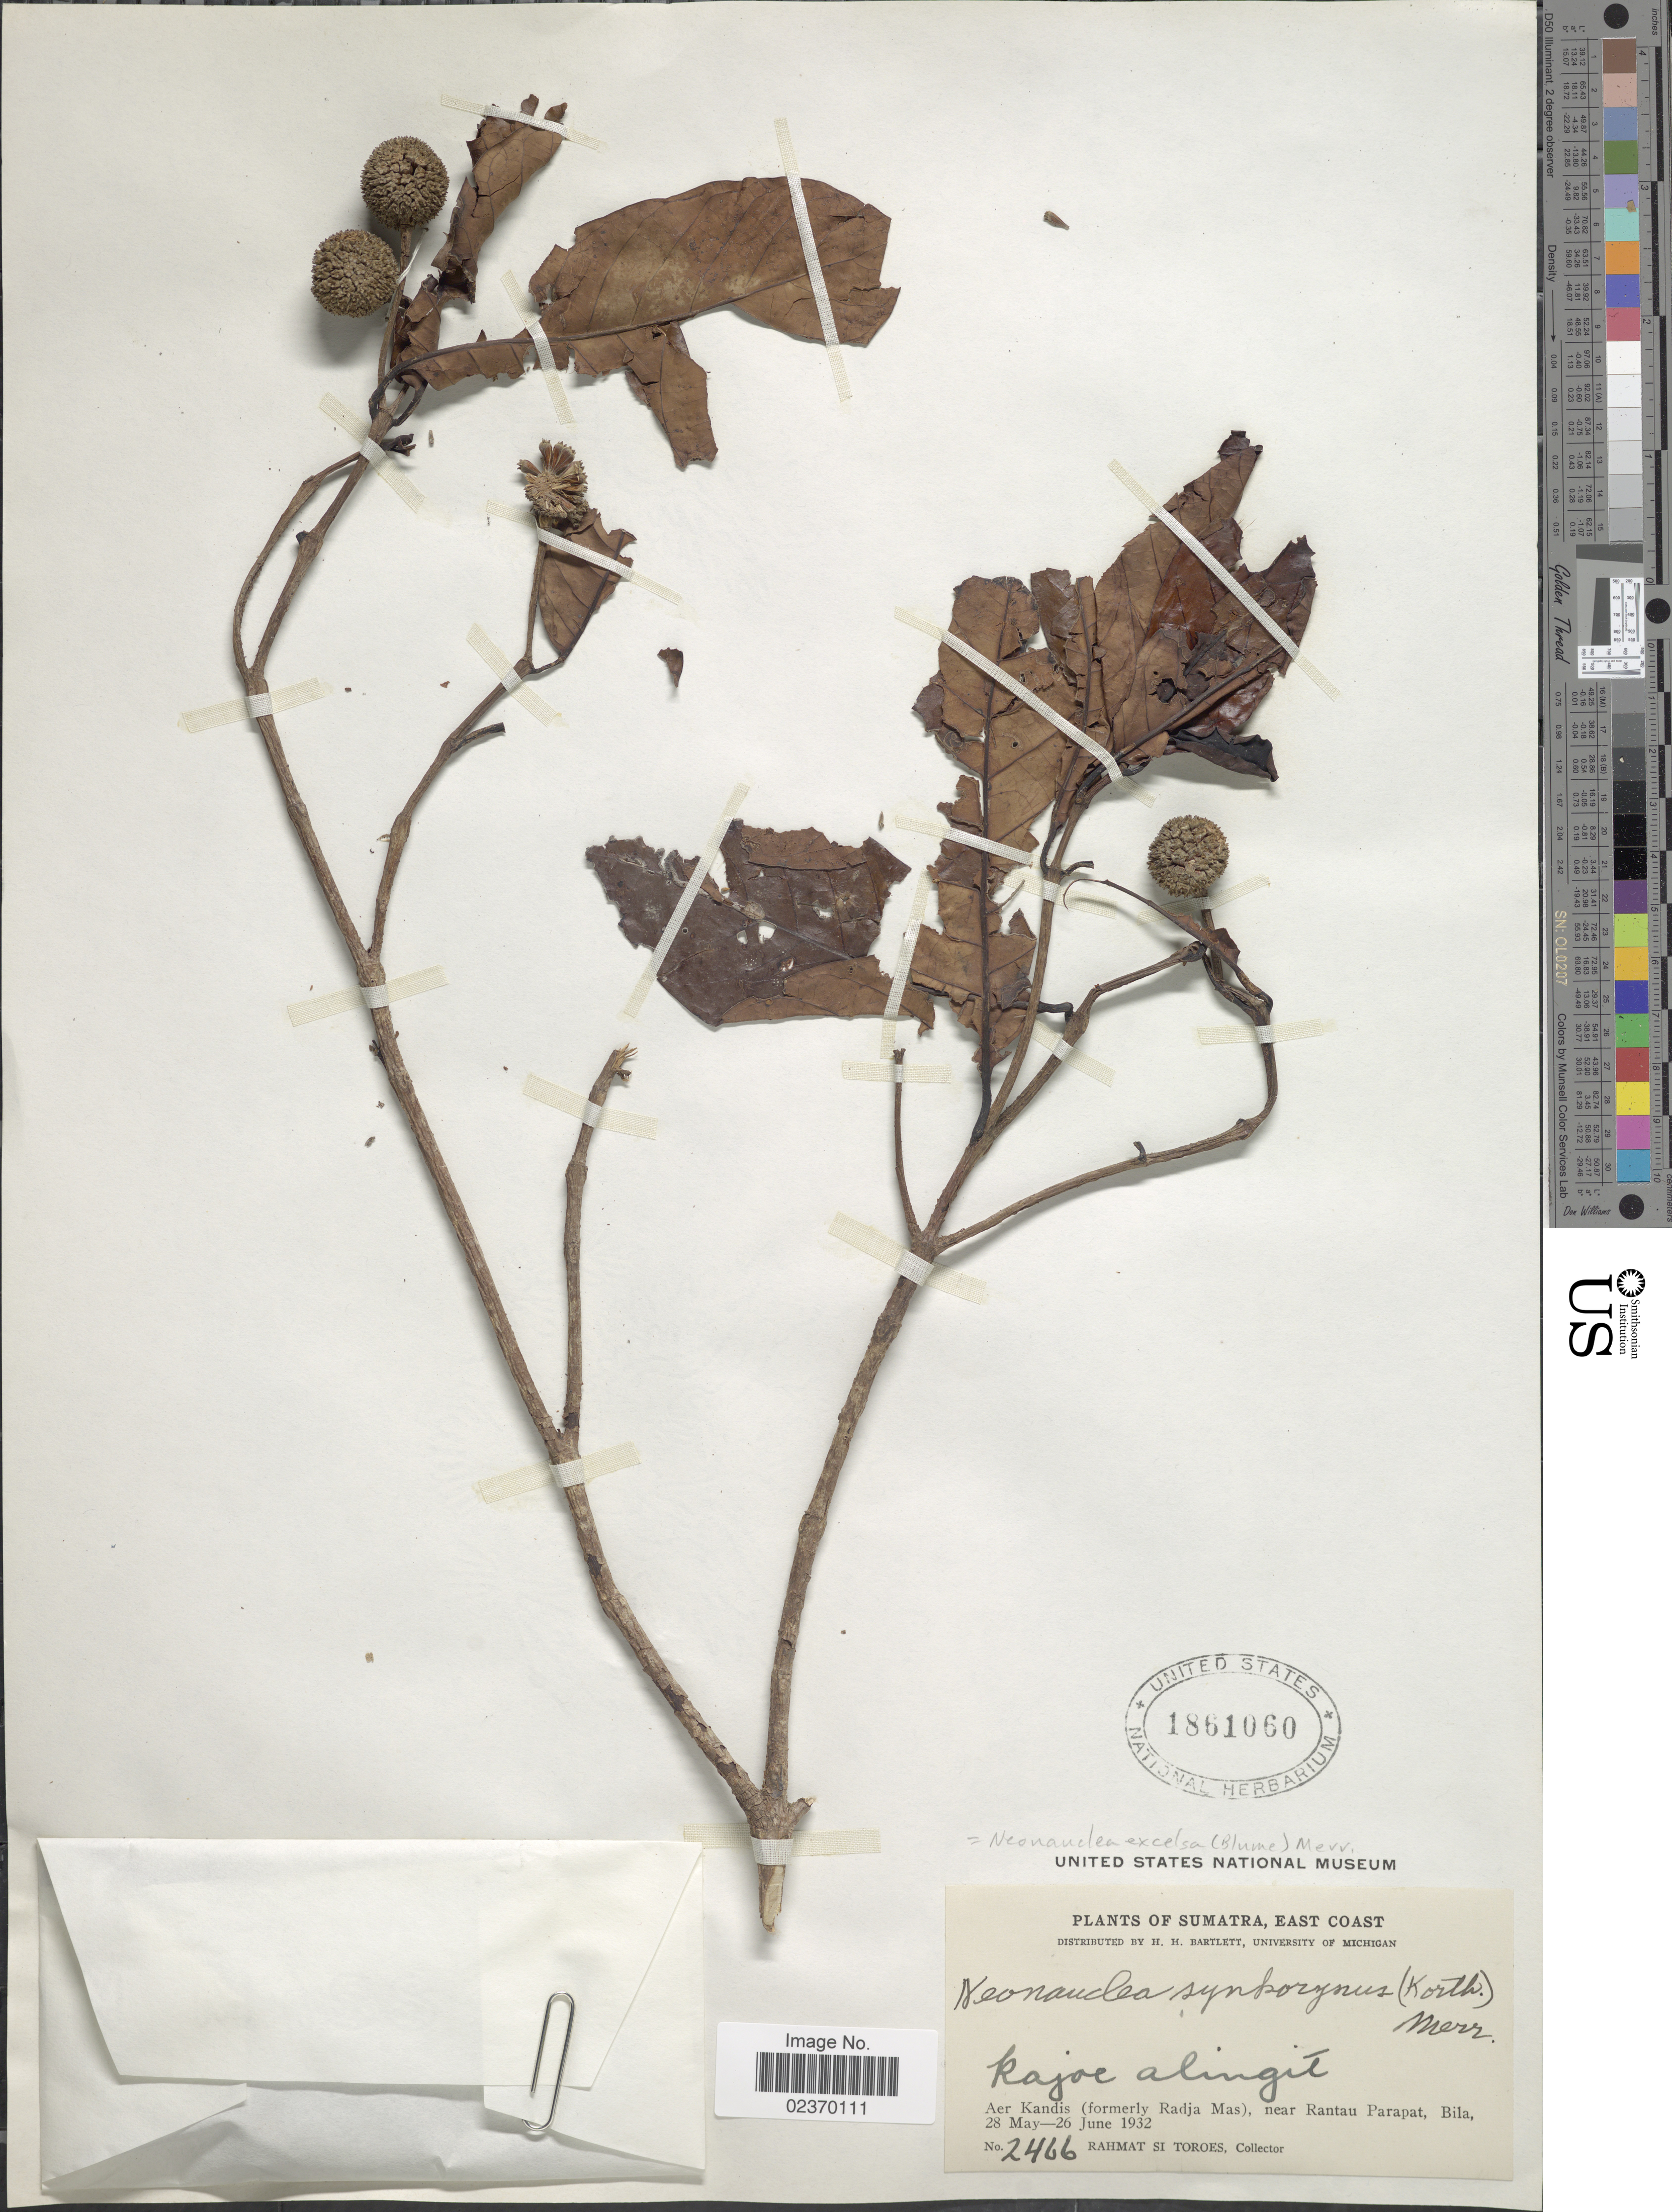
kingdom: Plantae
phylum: Tracheophyta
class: Magnoliopsida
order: Gentianales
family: Rubiaceae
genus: Neonauclea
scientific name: Neonauclea excelsa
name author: Merr.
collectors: Rahmat Si Boeea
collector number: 2466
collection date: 1932-05-28/1932-06-26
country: Indonesia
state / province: Sumatra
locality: East Coast, kajoe alongit, Aer Kandis (formerly Radja Mas), near Rantau Parapat, Bila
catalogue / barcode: US 1861060